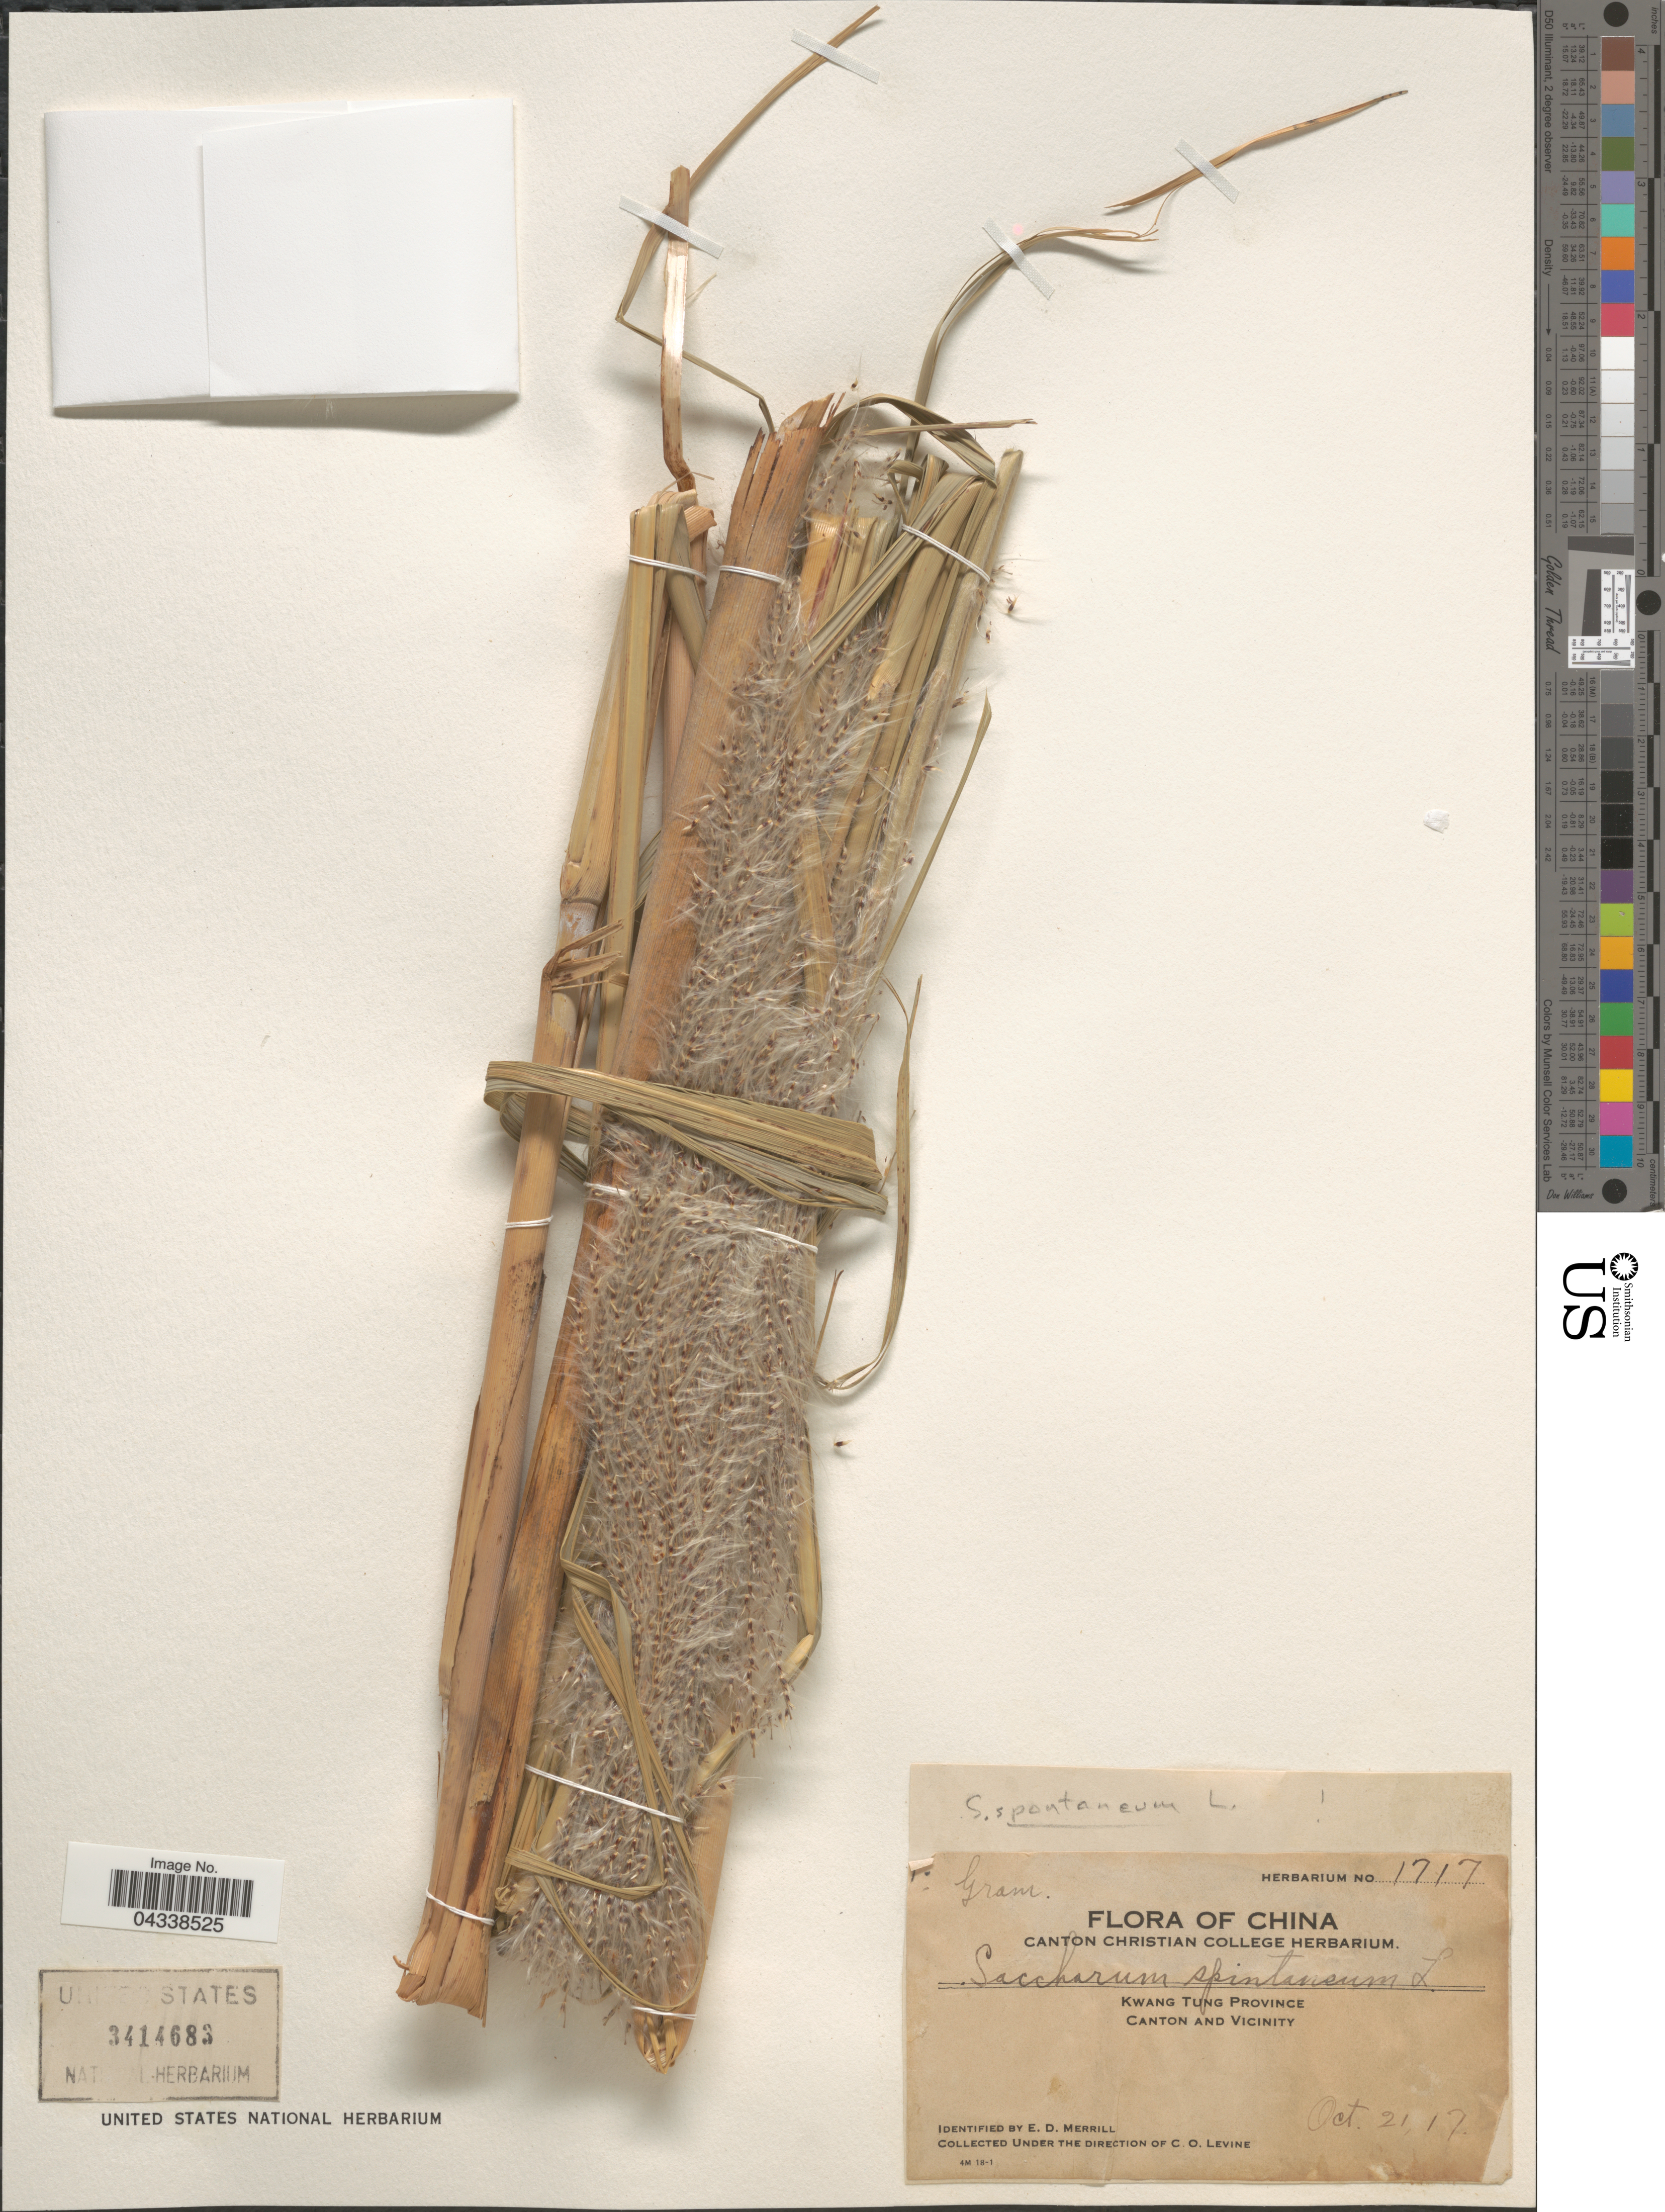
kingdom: Plantae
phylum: Tracheophyta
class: Liliopsida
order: Poales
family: Poaceae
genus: Saccharum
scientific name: Saccharum spontaneum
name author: L.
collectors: C. O. Levine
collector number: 1717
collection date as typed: Transcribed d/m/y: 21/10/17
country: China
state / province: Guangdong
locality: Kwang Tung Province. Canton and Vicinity.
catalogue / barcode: US 3414683